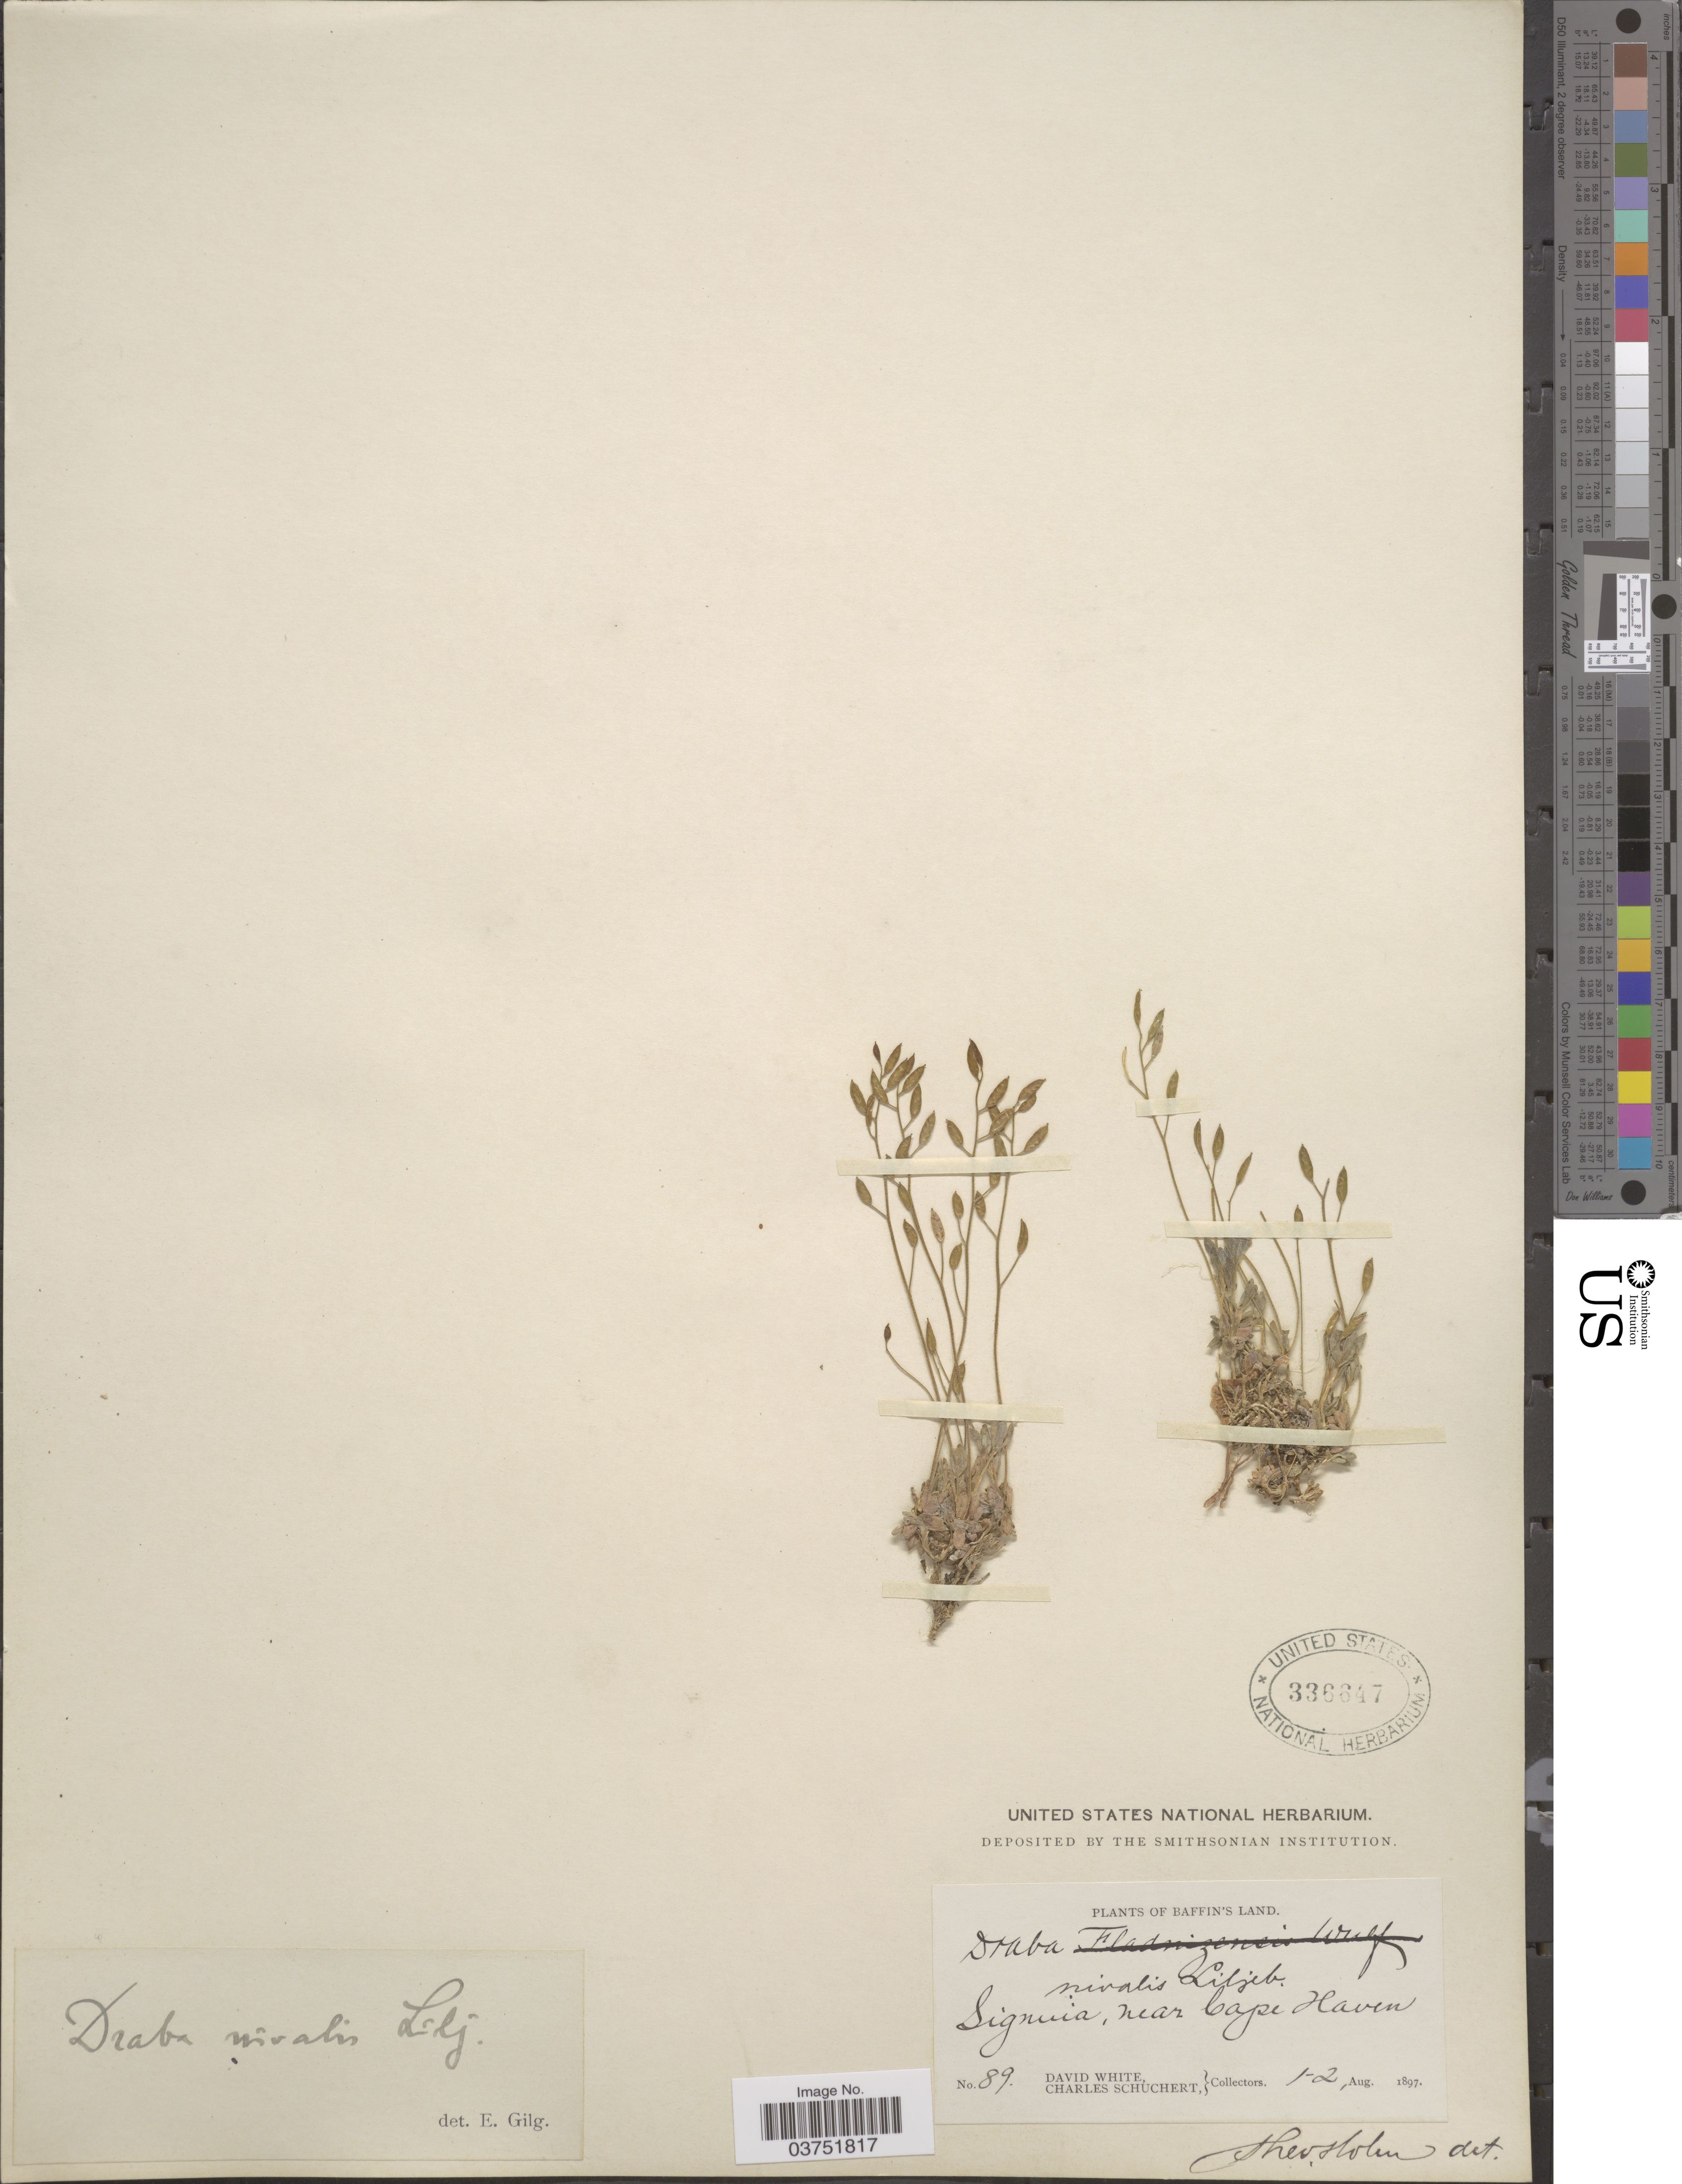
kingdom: Plantae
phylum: Tracheophyta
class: Magnoliopsida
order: Brassicales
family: Brassicaceae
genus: Draba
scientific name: Draba nivalis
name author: Lilj.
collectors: D. White & C. Schuchert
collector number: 89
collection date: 1897-08-01/1897-08-02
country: Canada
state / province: Nunavut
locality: Baffin's Land. Signuia, near Cape Haven.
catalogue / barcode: US 336647